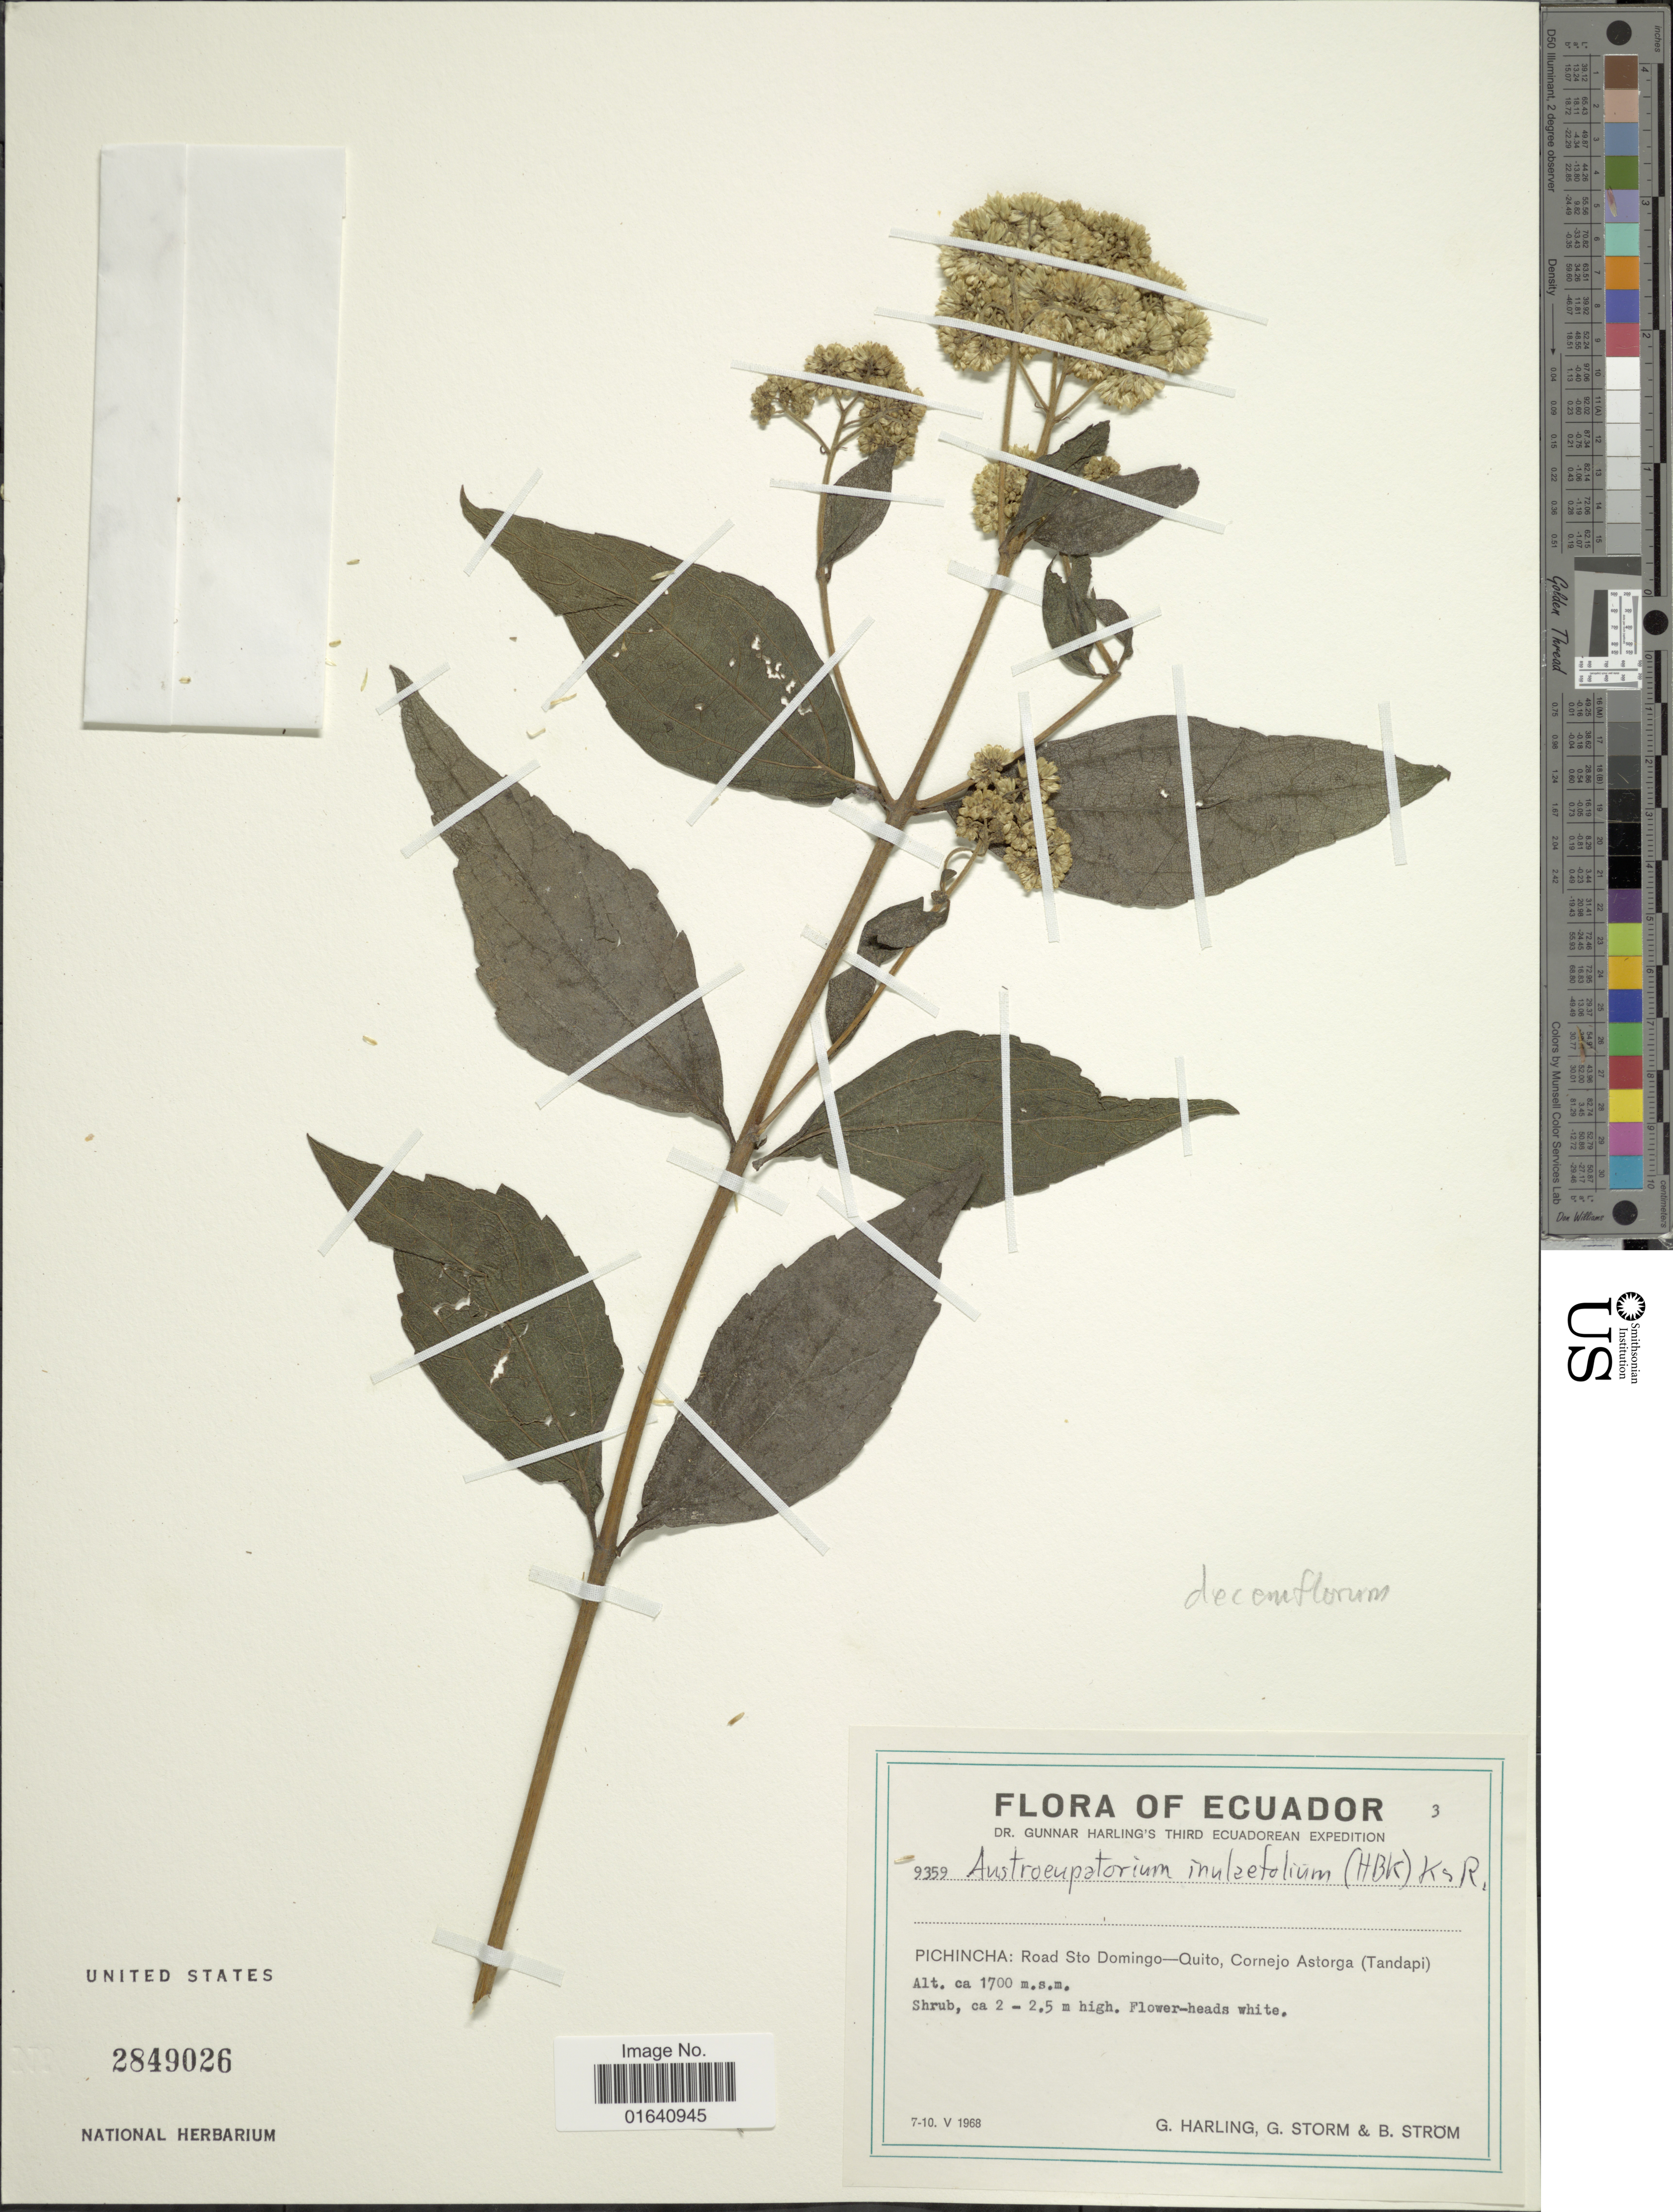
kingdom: Plantae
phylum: Tracheophyta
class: Magnoliopsida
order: Asterales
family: Asteraceae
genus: Austroeupatorium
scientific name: Austroeupatorium decemflorum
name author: (DC.) R.M. King & H. Rob.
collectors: G. Harling, G. Storm & B. Ström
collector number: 9359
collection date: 1968-05-07/1968-05-10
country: Ecuador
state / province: Pichincha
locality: Road Sto Domingo-Quito, Cornejo Astorga (Tandapi)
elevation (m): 1700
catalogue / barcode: US 2849026